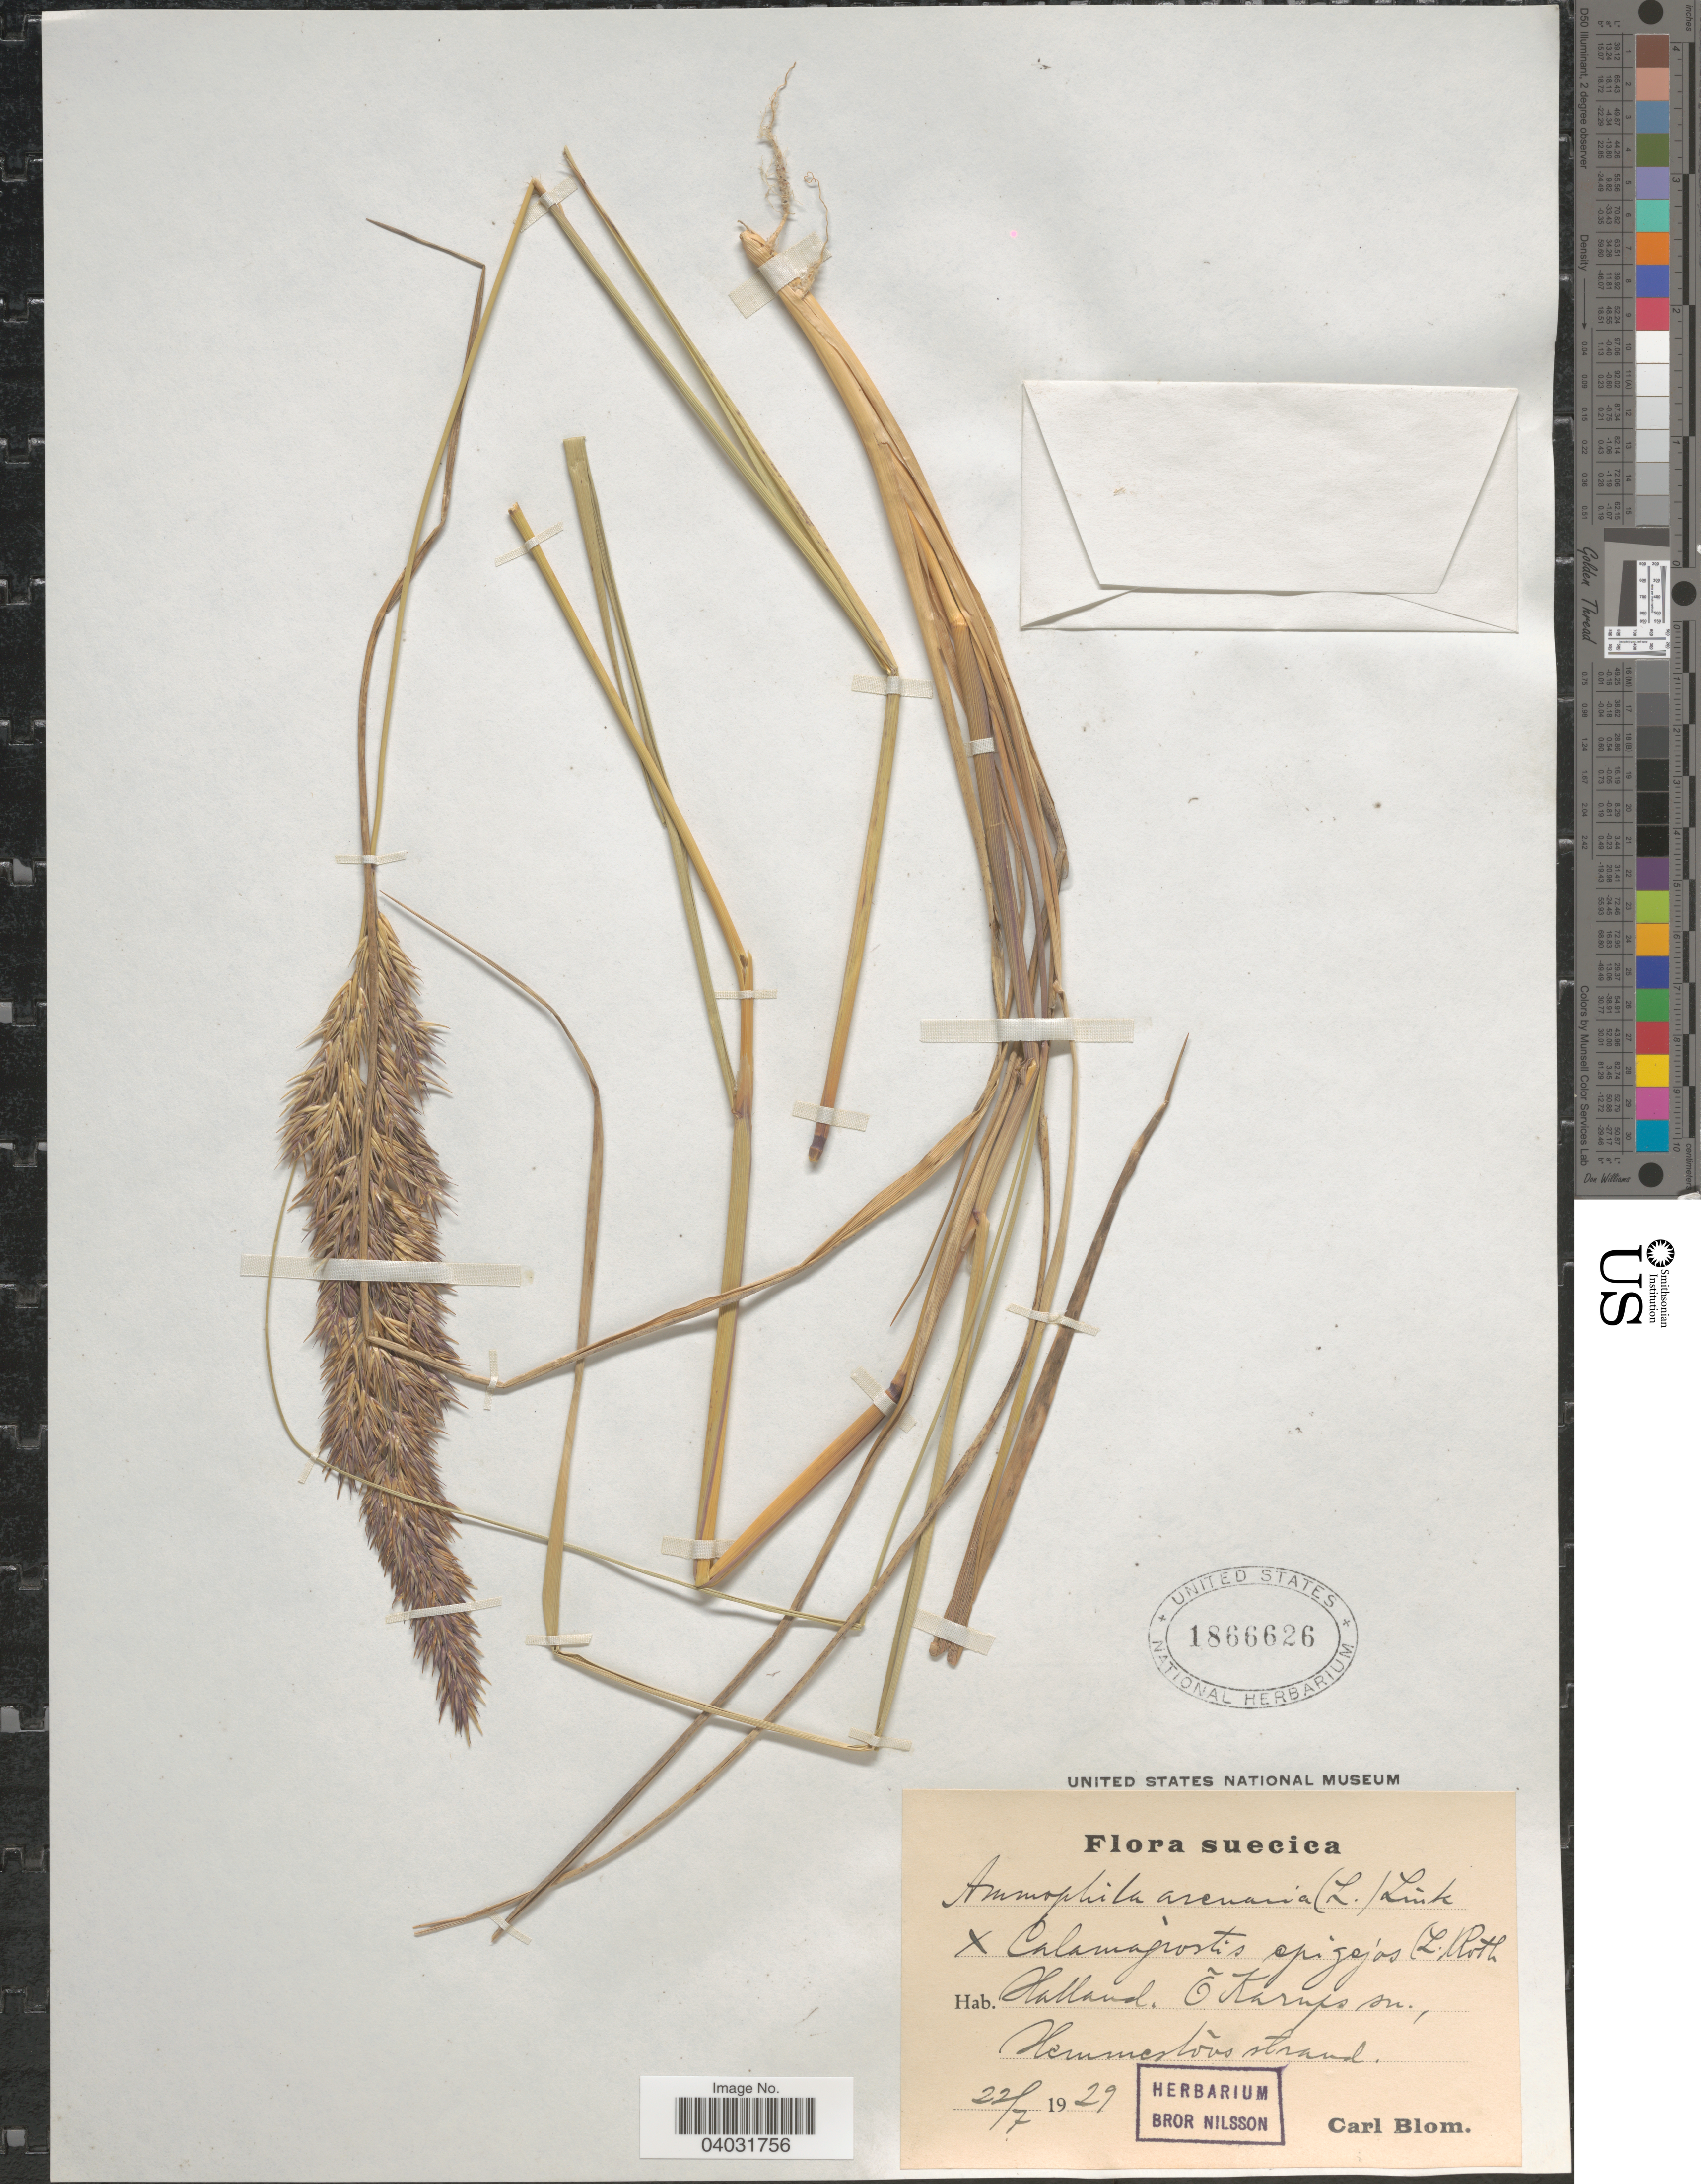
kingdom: Plantae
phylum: Tracheophyta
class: Liliopsida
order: Poales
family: Poaceae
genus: Calamagrostis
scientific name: Calamagrostis sp.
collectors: C. Blom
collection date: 1929-07-22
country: Sweden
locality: Halland. Õ Karups sn., Hemmeslövs strand.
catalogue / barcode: US 1866626